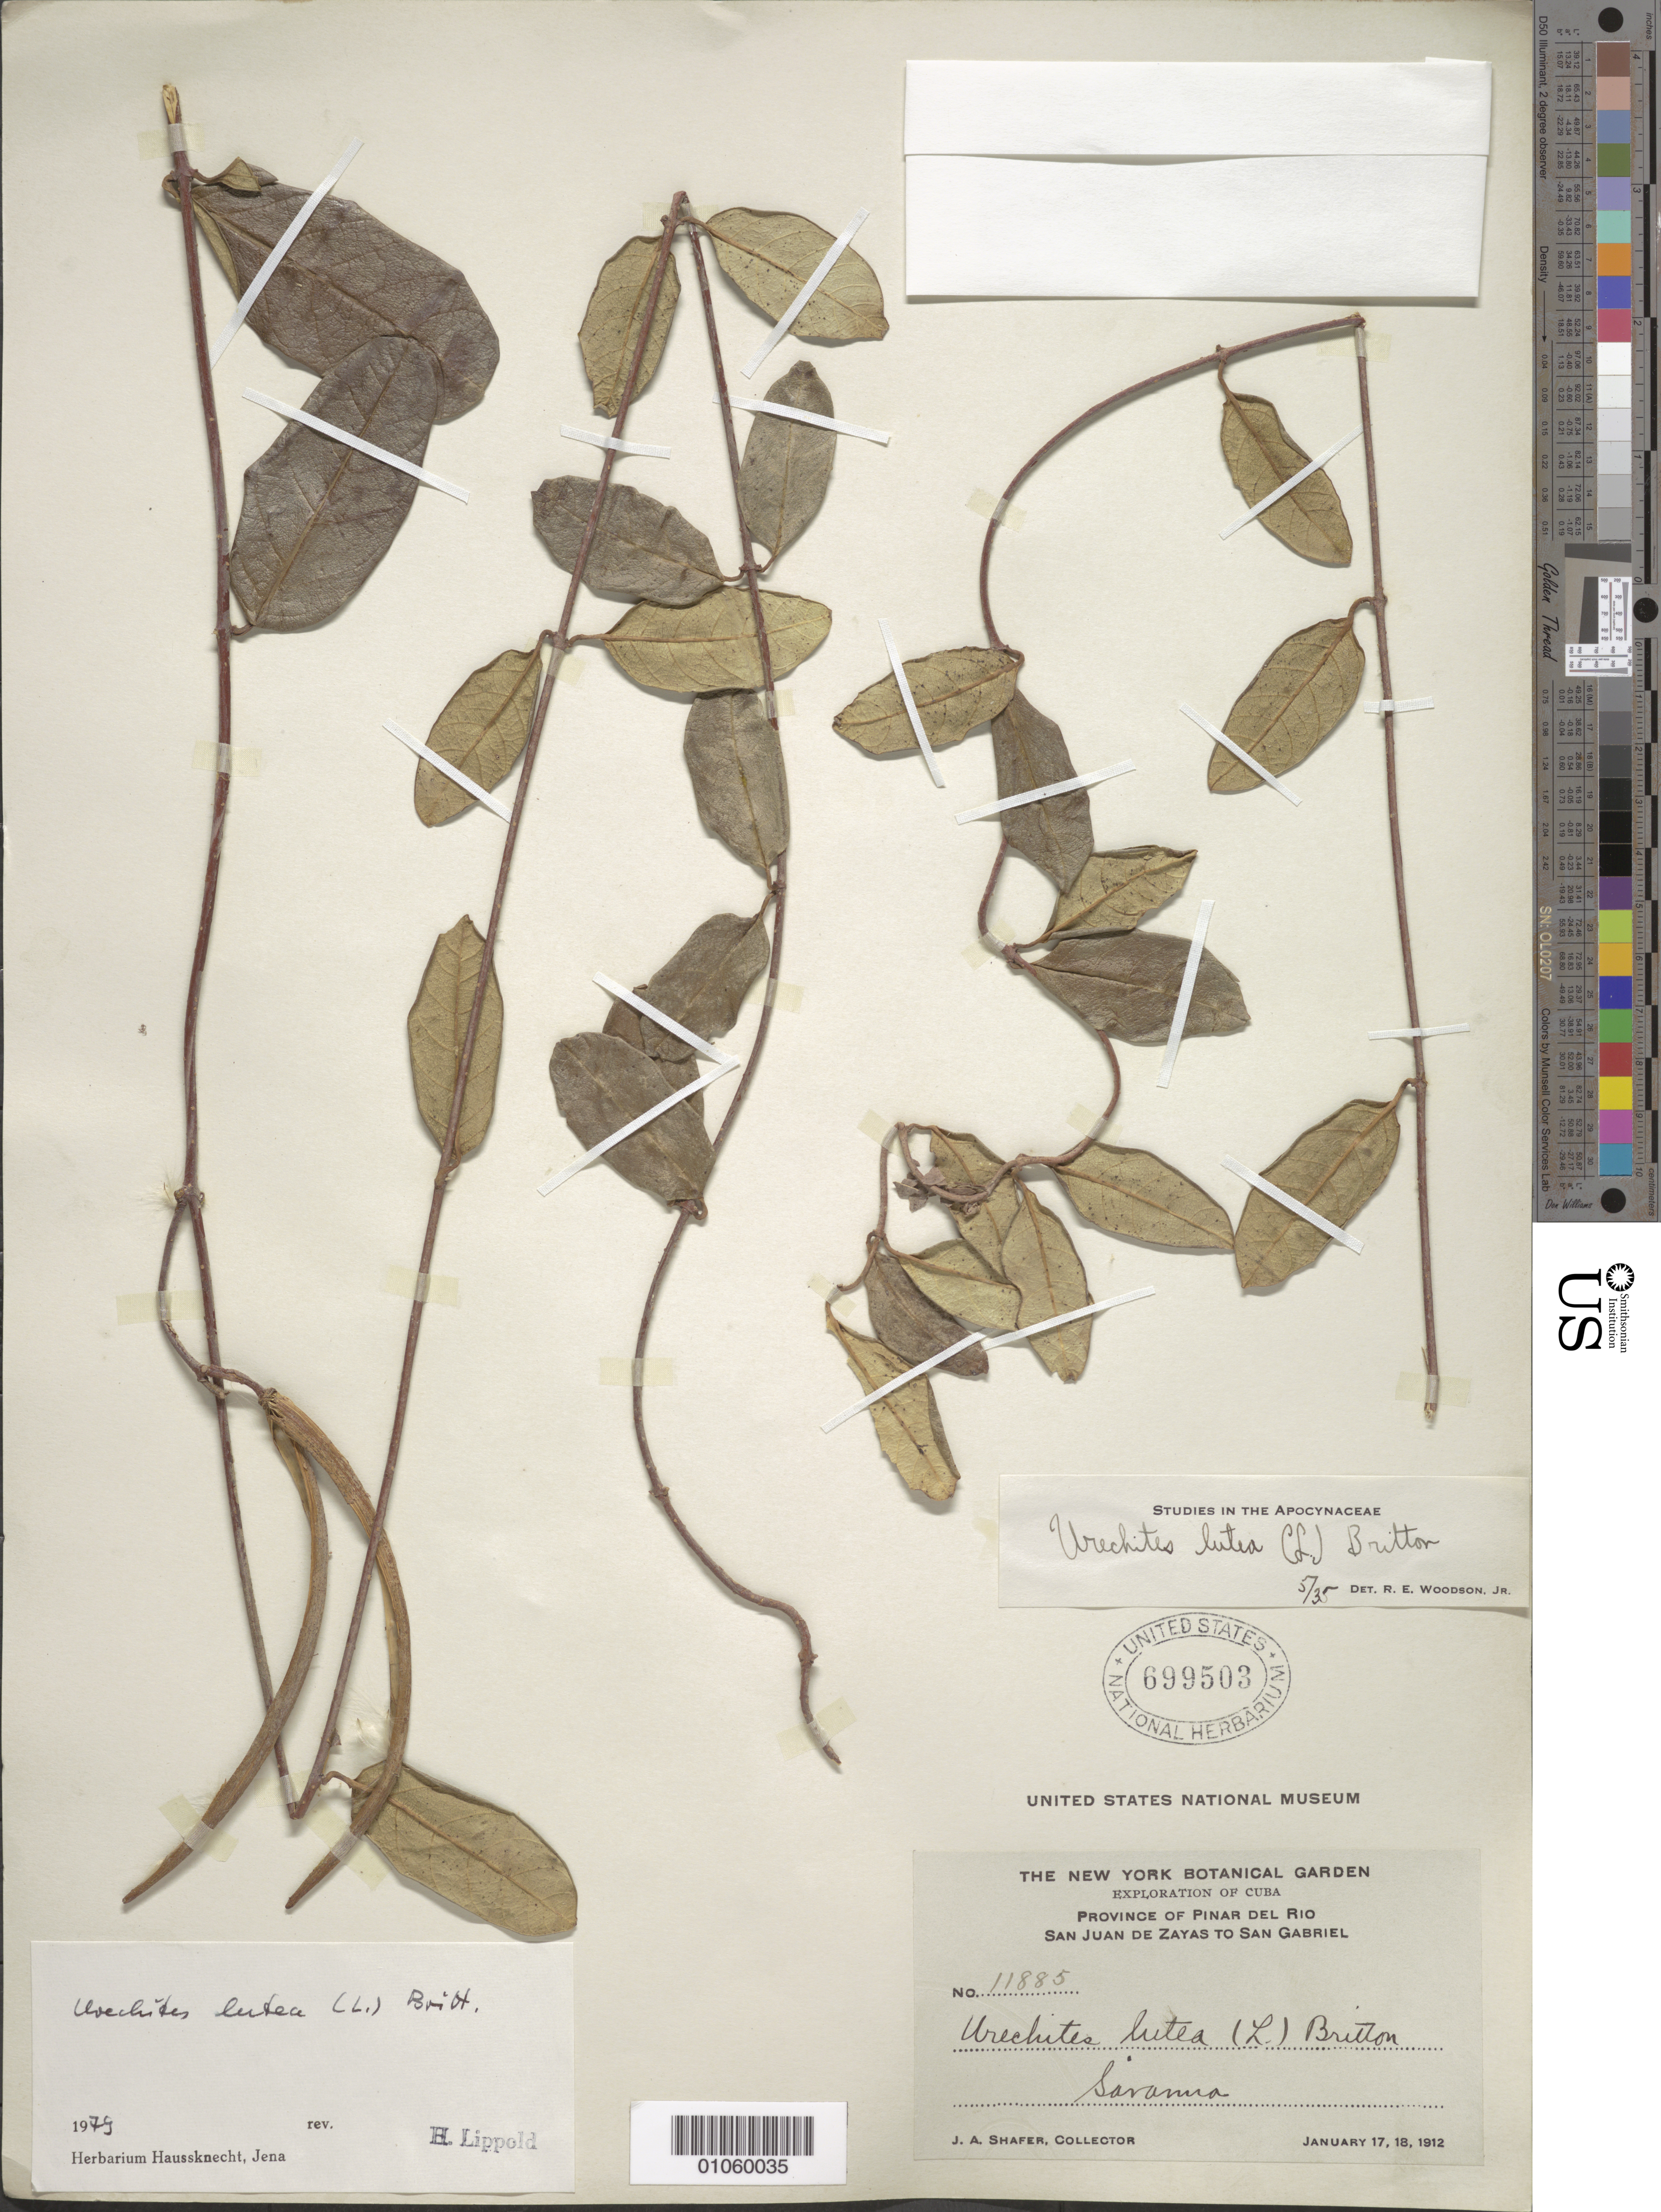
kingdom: Plantae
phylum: Tracheophyta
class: Magnoliopsida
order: Gentianales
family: Apocynaceae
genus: Echites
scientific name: Echites umbellatus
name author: Jacq.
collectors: J. A. Shafer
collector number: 11885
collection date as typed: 17 Jan 1912 to 18 Jan 1912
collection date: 1912-01-17/1912-01-18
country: Cuba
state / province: Pinar del Rio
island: Cuba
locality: Savanna San Juan de Zayas to San Gabriel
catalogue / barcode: US 699503